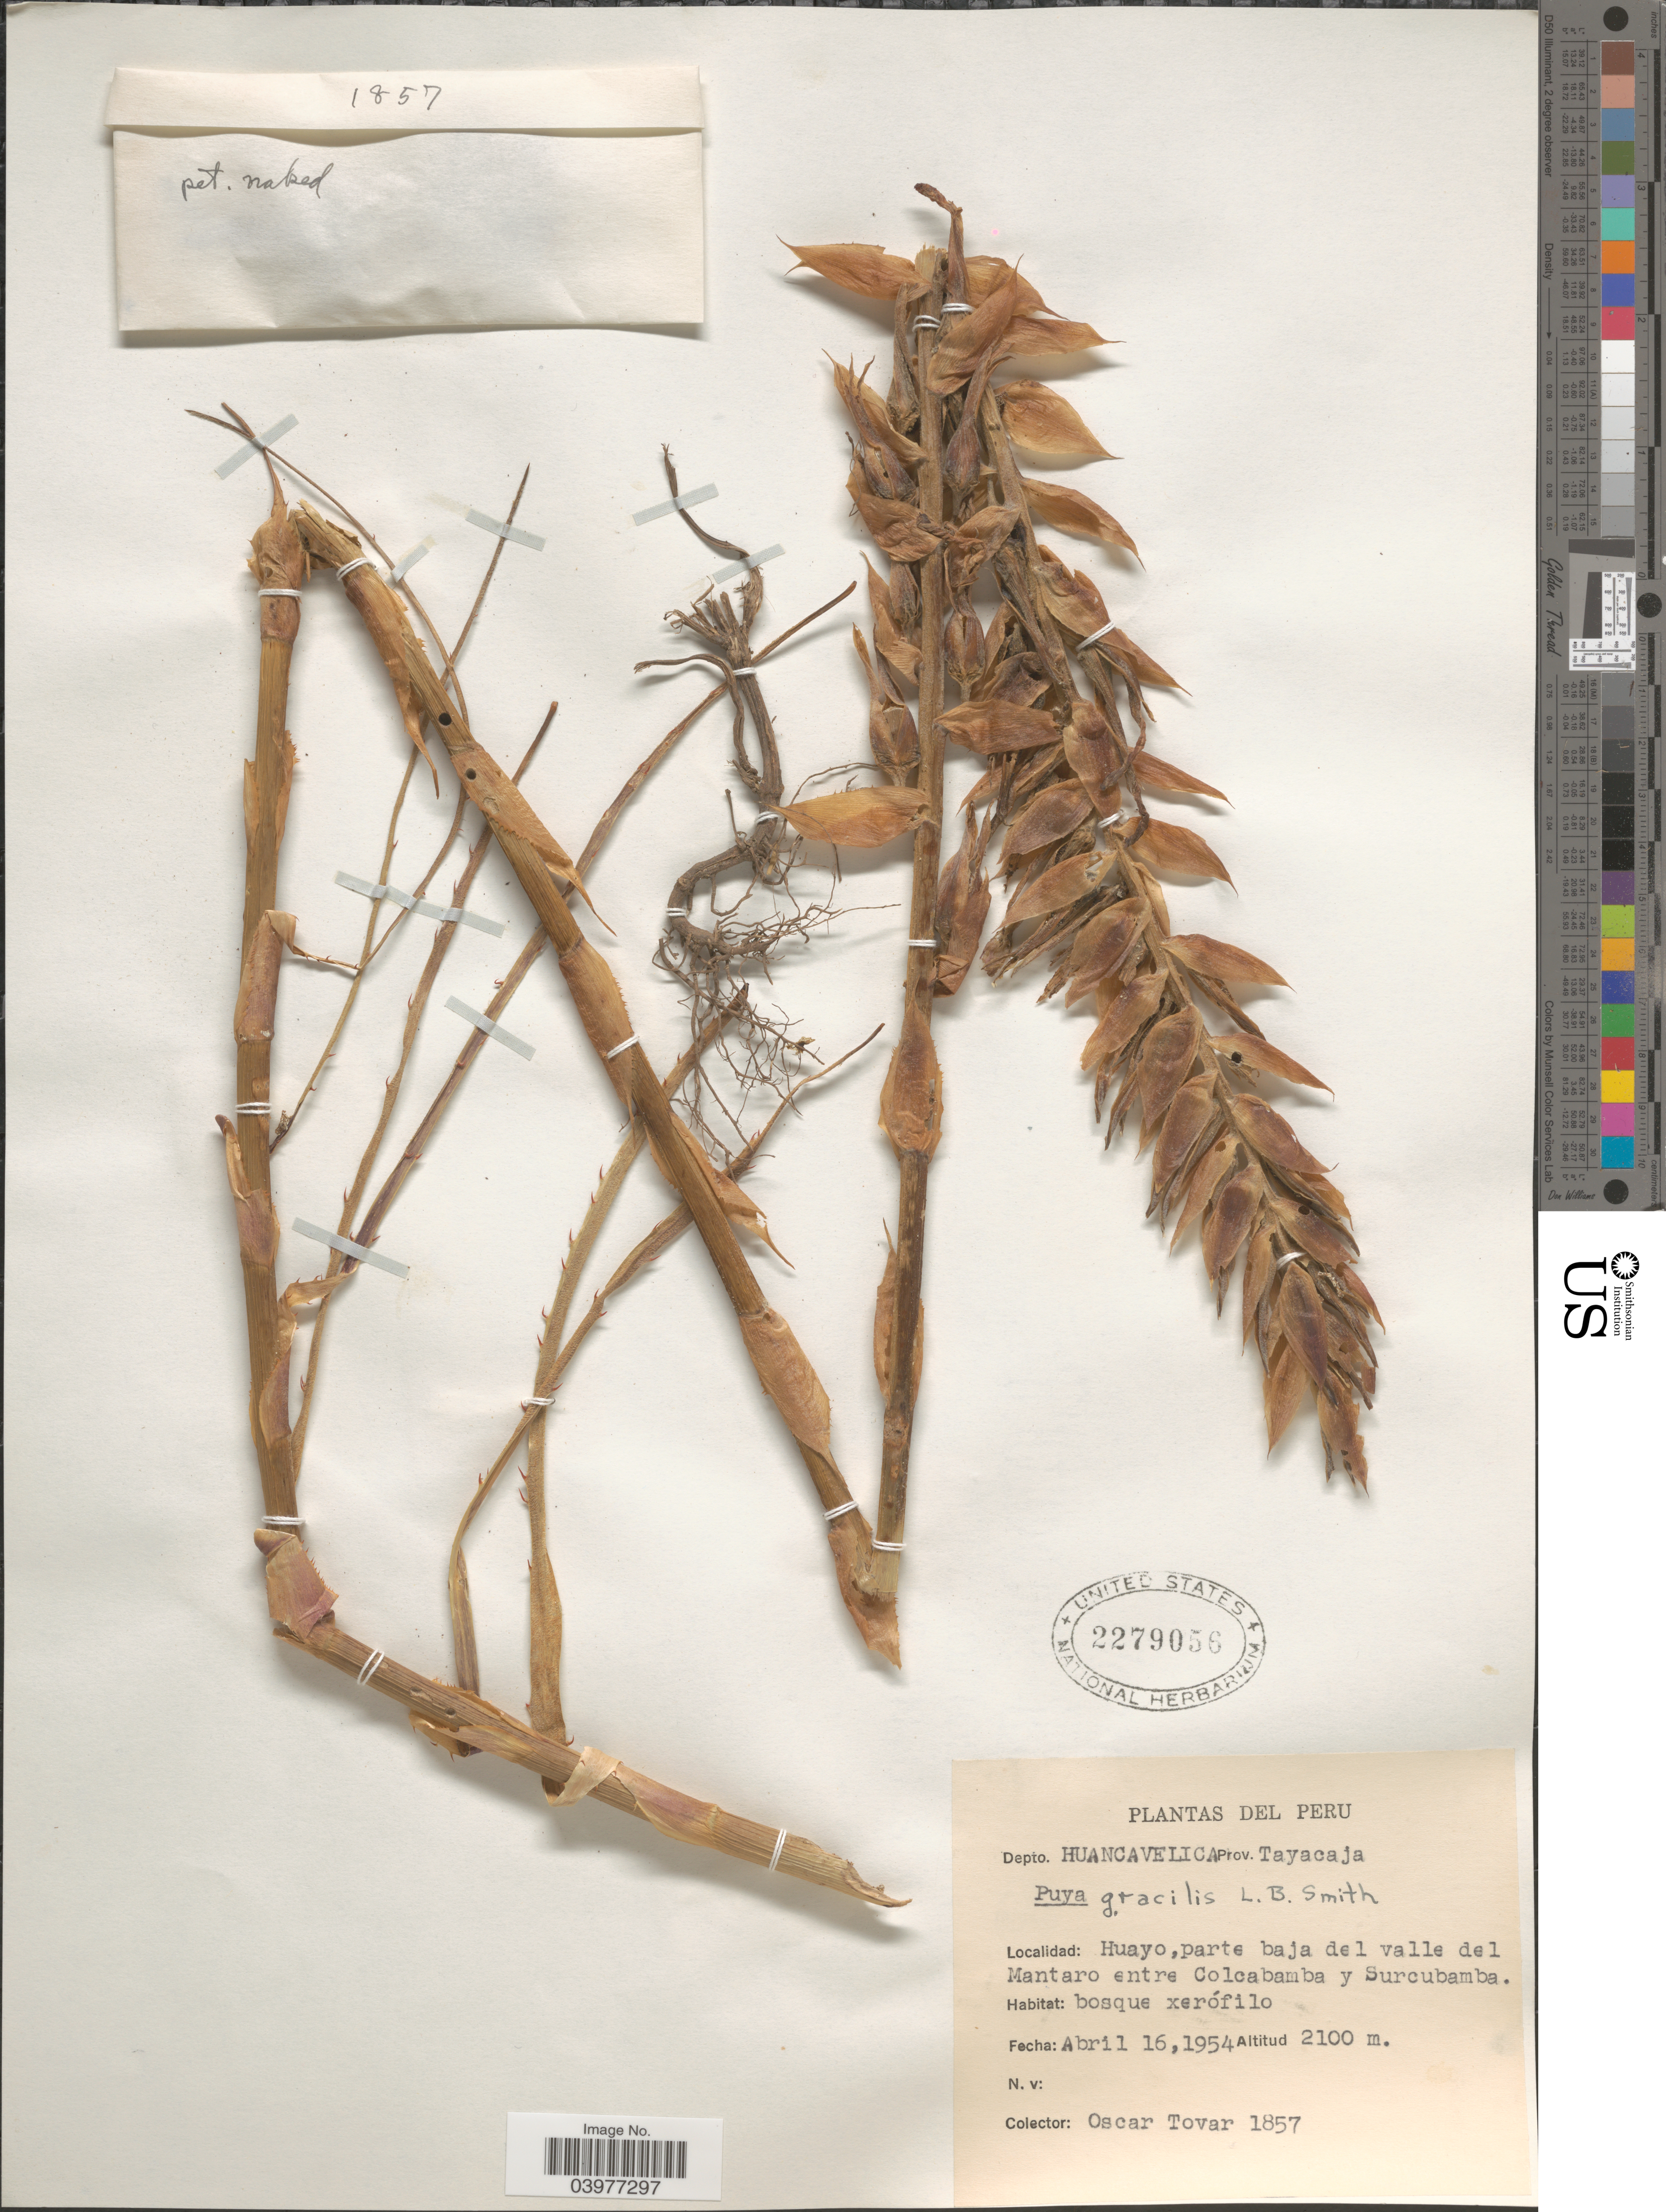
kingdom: Plantae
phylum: Tracheophyta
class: Liliopsida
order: Poales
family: Bromeliaceae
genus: Puya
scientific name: Puya gracilis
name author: L.B. Sm.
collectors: Ó. Tovar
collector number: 1857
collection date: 1954-04-16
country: Peru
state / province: Huancavelica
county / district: Tayacaja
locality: Depto. Huancavelica. Prov. Tayacaja. Huayo, parte baja del valle del Mantaro entre Colcabamba y Surcubamba.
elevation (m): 2100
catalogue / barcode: US 2279056